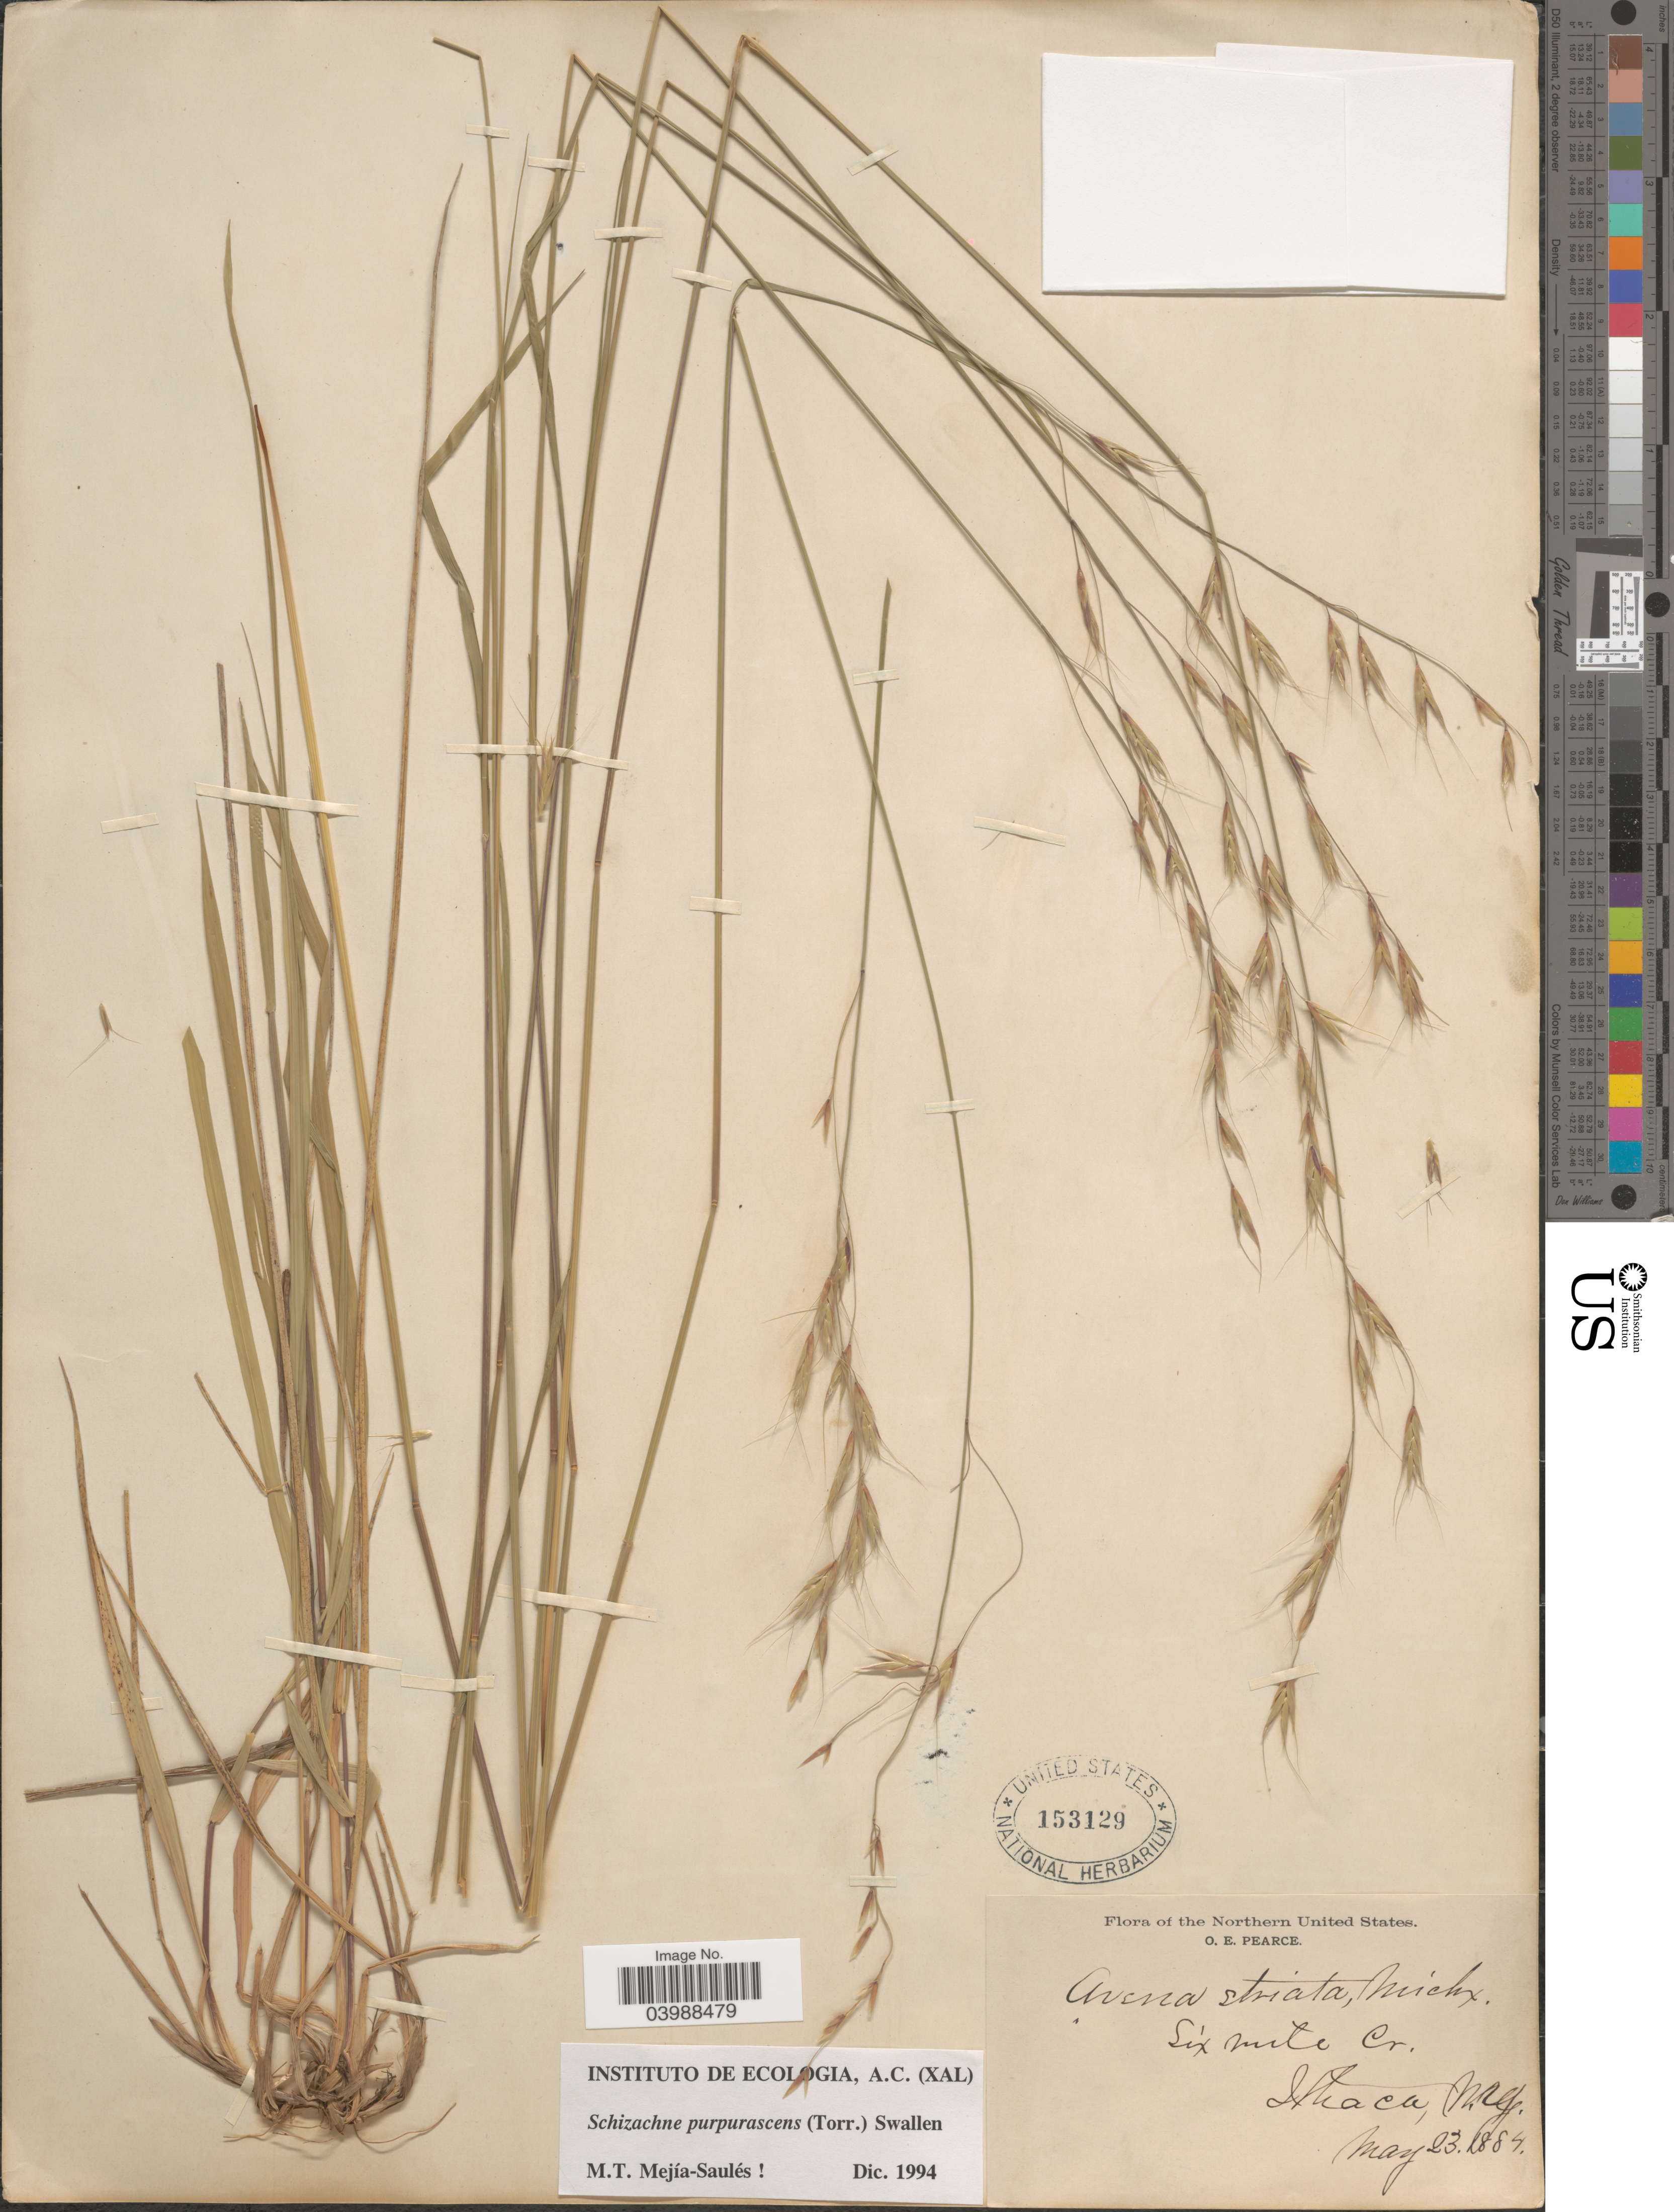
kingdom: Plantae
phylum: Tracheophyta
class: Liliopsida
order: Poales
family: Poaceae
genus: Schizachne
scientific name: Schizachne purpurascens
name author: (Torr.) Swallen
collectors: O. E. Pearce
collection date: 1884-05-23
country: United States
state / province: New York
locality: The Northern United States. Six Mile Cr. Ithaca.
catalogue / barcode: US 153129